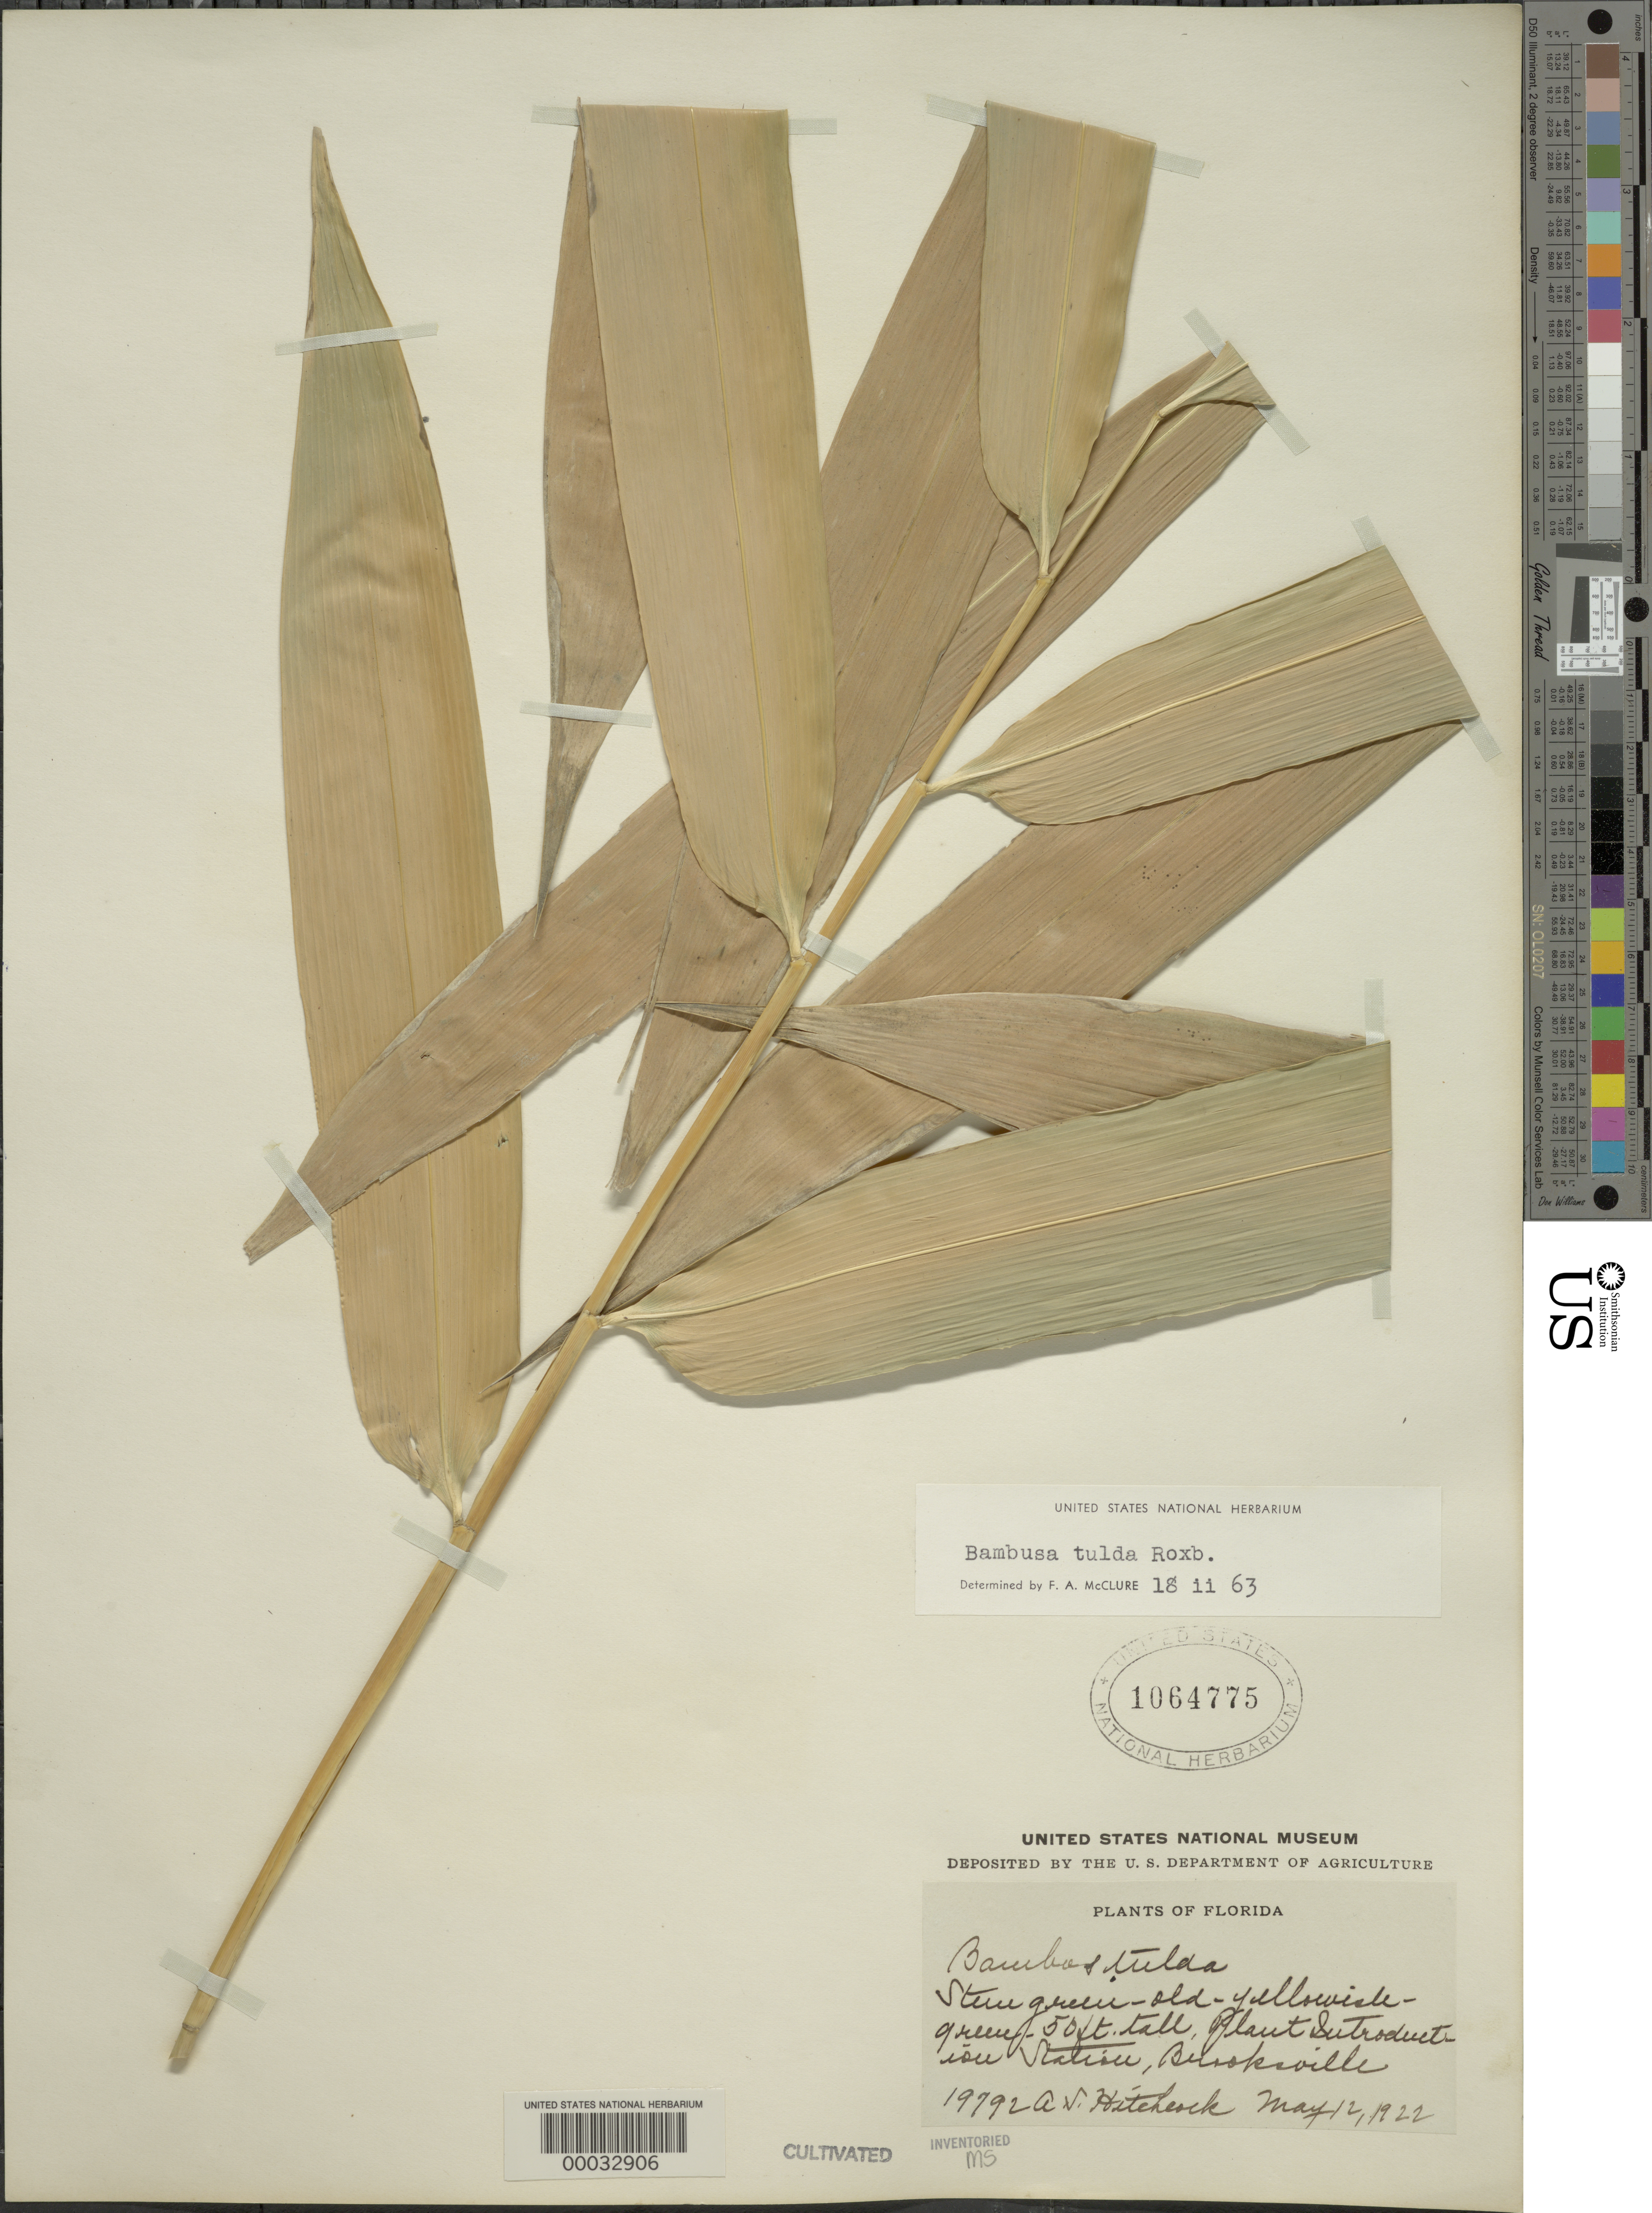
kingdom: Plantae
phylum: Tracheophyta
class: Liliopsida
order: Poales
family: Poaceae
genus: Bambusa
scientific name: Bambusa tulda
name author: Roxb.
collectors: A. S. Hitchcock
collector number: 19792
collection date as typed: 12 May 1922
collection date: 1922-05-12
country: United States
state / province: Florida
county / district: Hernando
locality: Plant introduction station-brooksville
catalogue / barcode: US 1064775